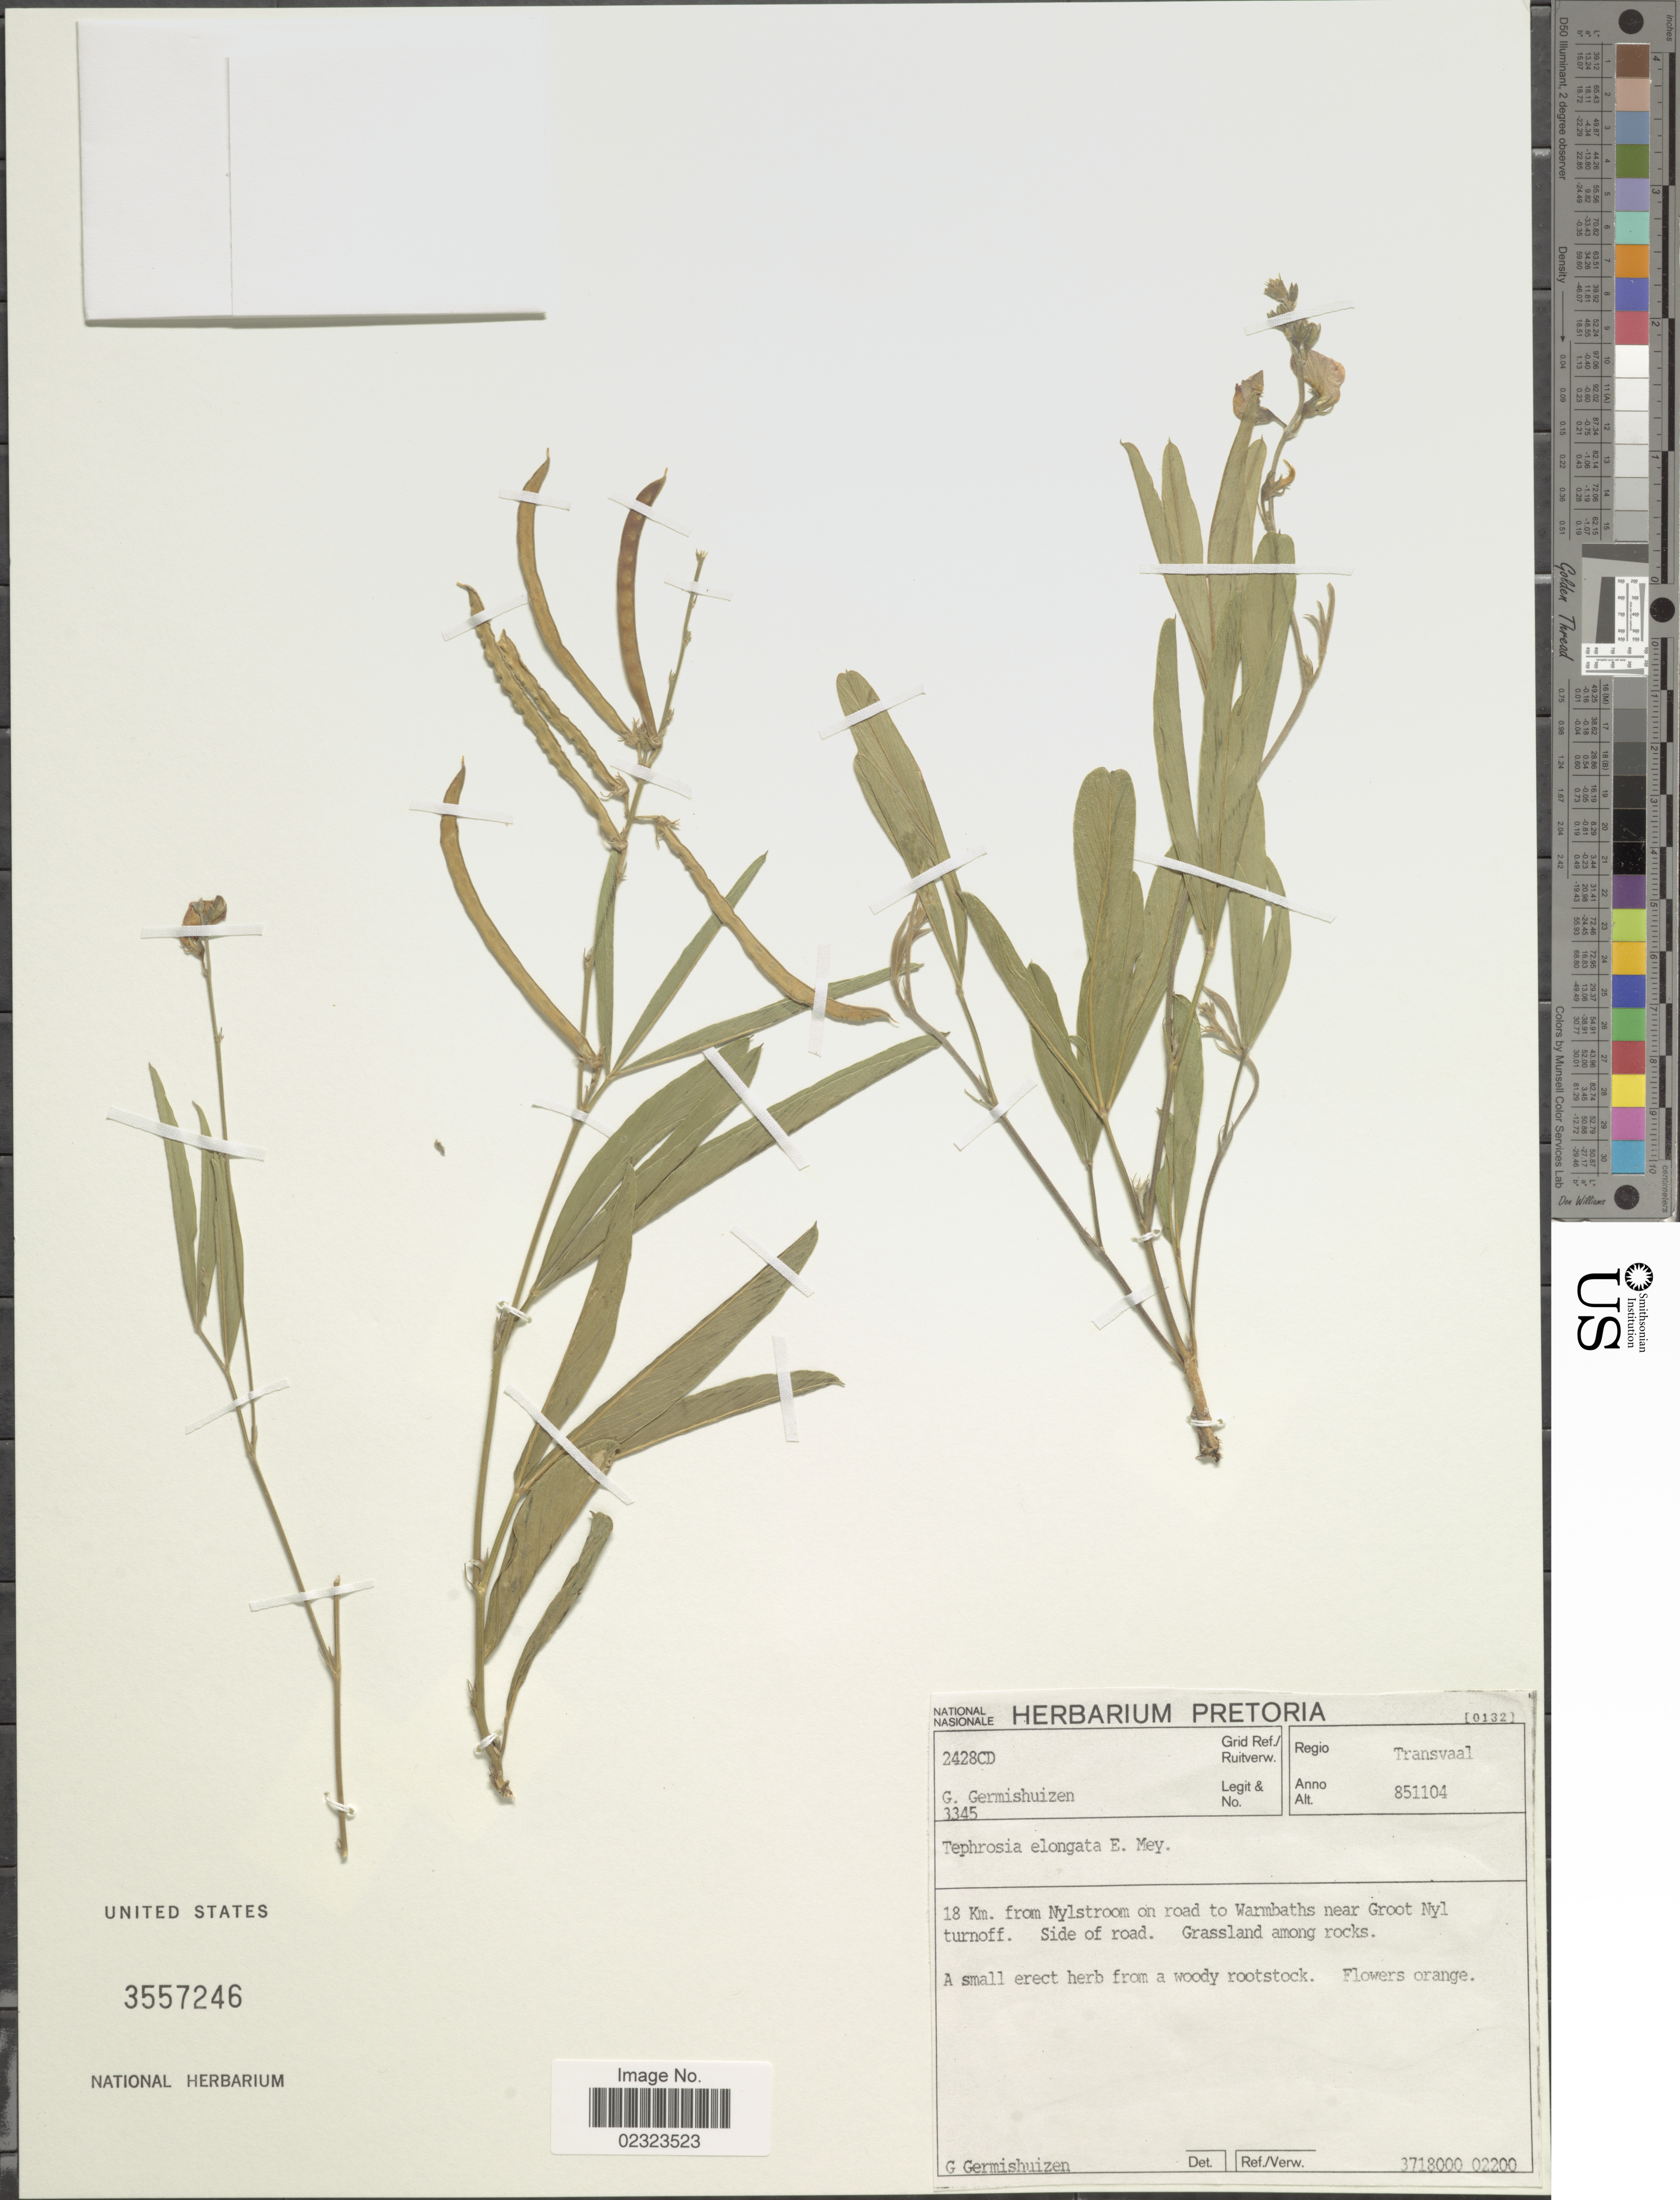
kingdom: Plantae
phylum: Tracheophyta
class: Magnoliopsida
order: Fabales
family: Fabaceae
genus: Tephrosia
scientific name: Tephrosia elongata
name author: E. Mey.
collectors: G. Germishuizen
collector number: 3345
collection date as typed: Transcribed d/m/y: 4/11/85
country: South Africa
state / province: Limpopo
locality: Regio Transvaal, 18 Km. from Nylstroom on road to Warmbaths near Groot Byl turnoff, side of road.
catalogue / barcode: US 3557246